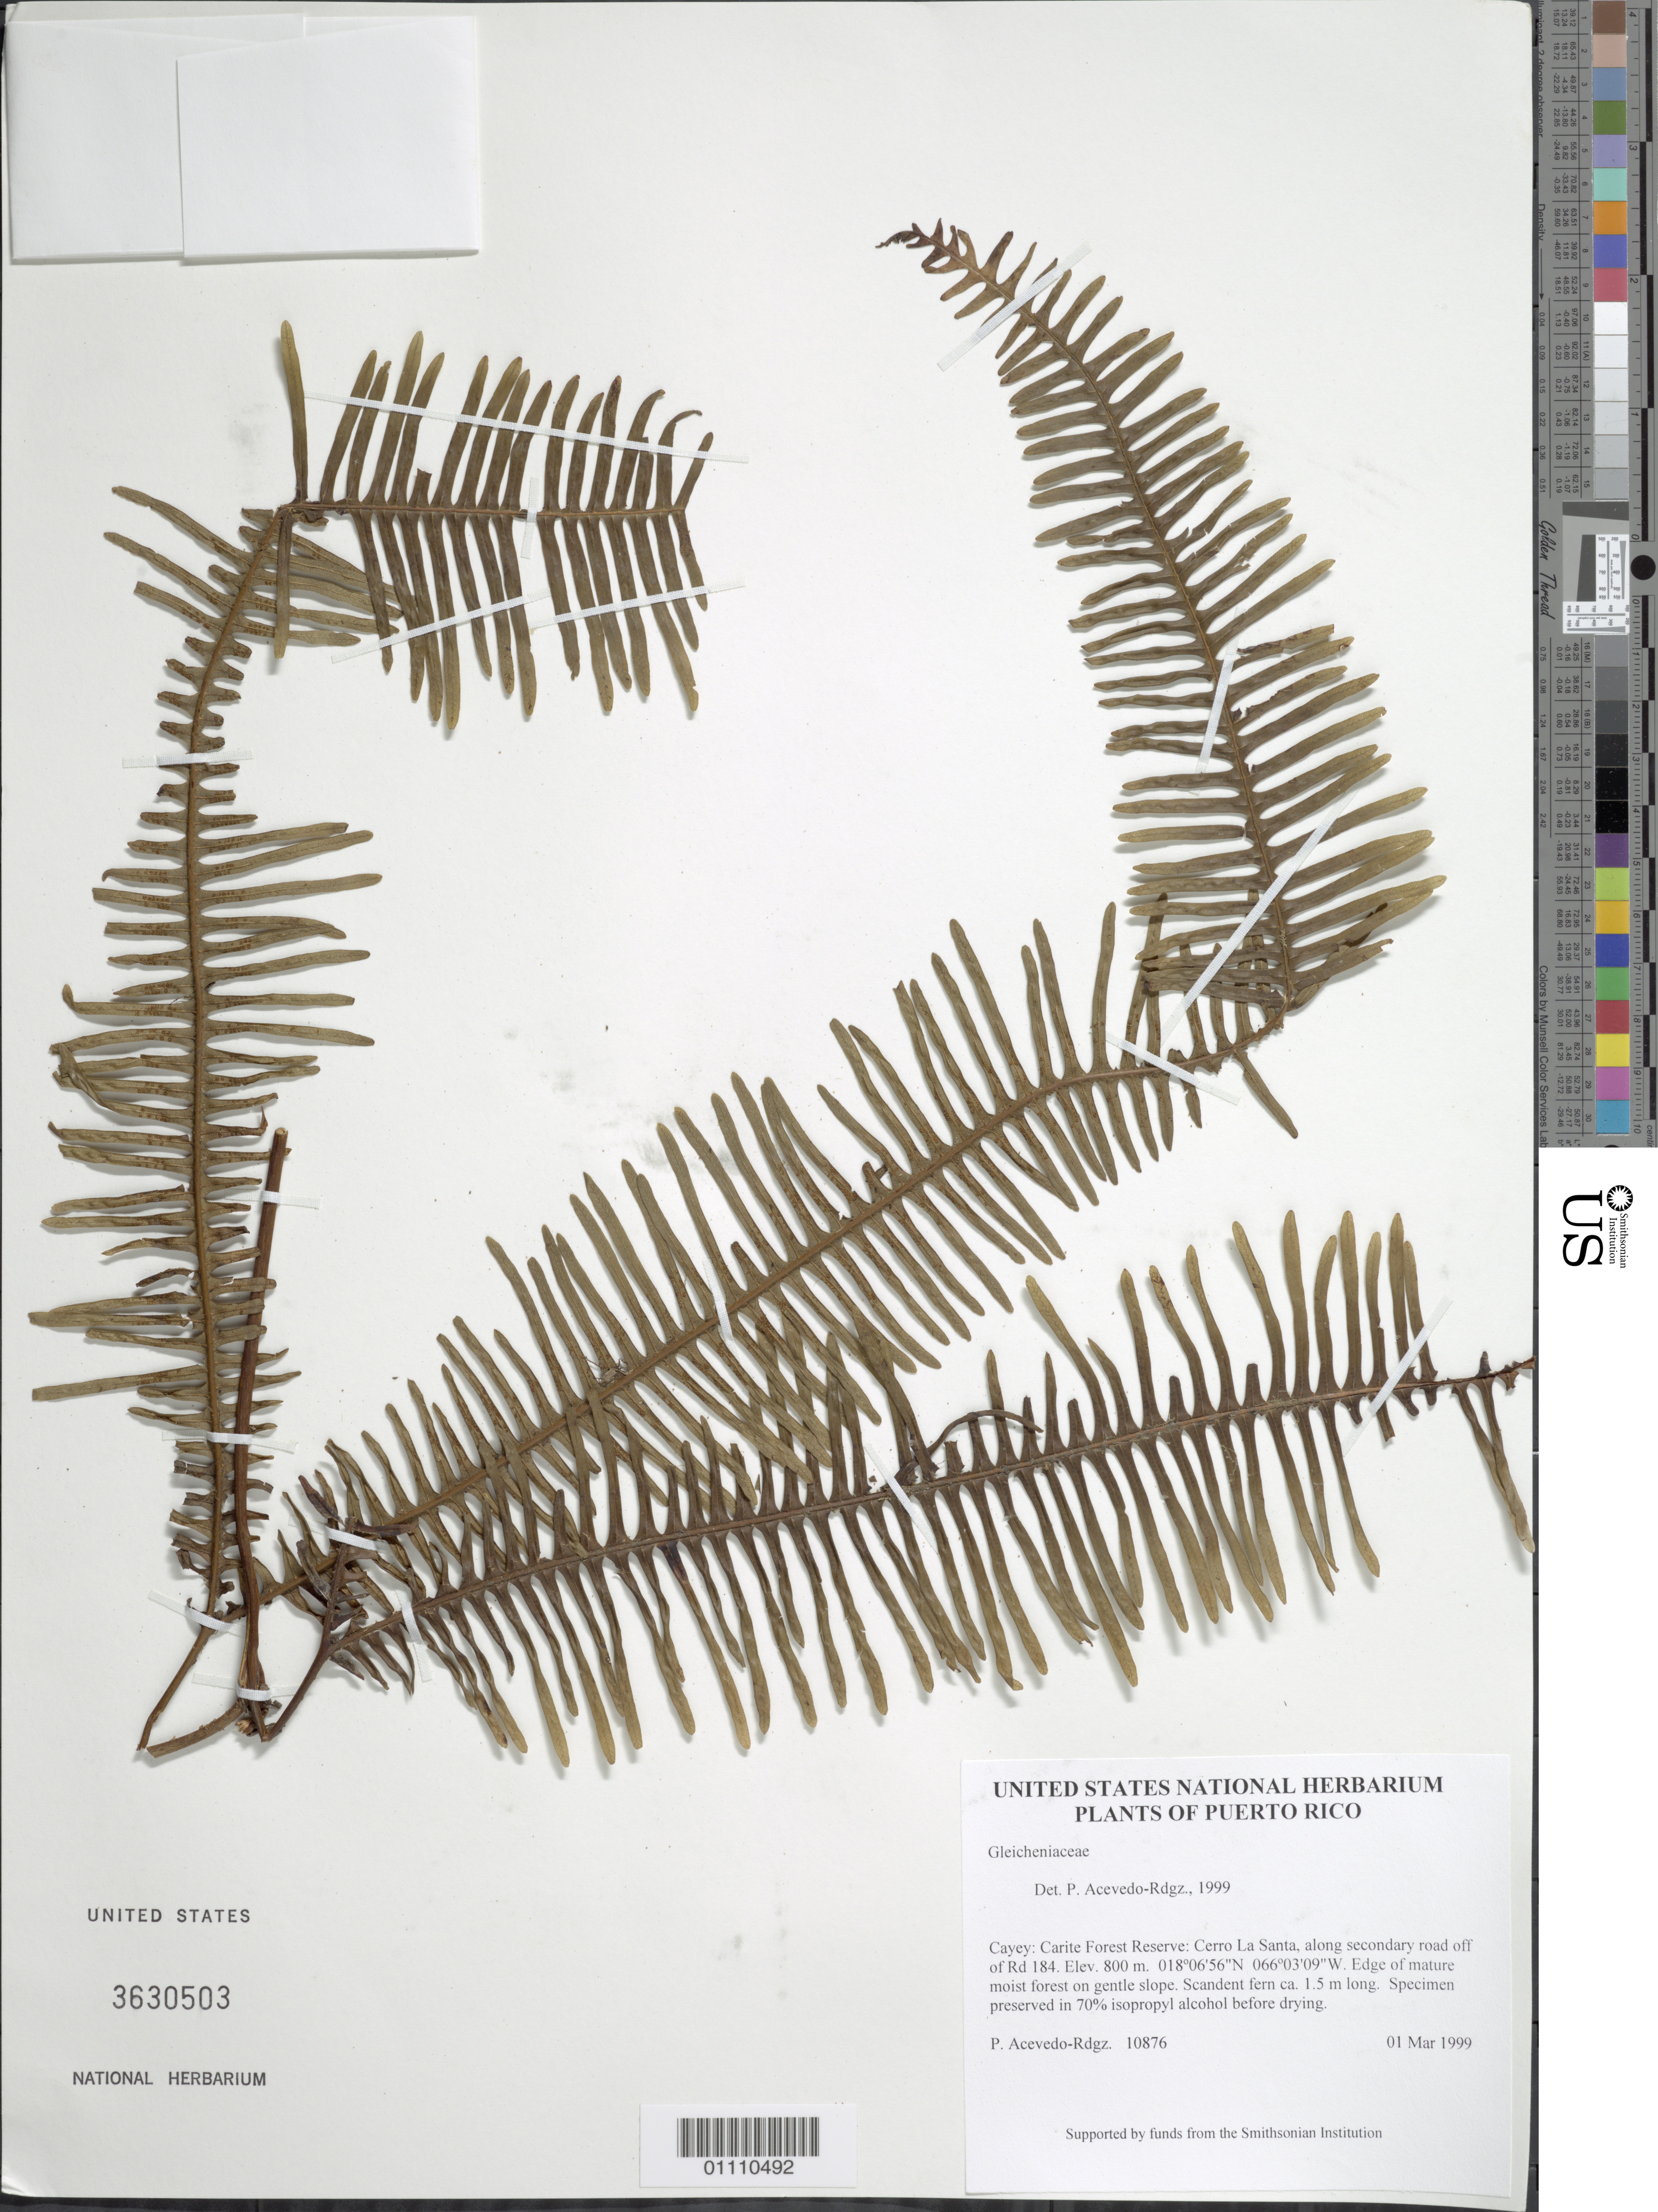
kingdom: Plantae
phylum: Tracheophyta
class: Polypodiopsida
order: Gleicheniales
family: Gleicheniaceae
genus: Gleichenella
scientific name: Gleichenella pectinata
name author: (Willd.) Ching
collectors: P. Acevedo-Rodr.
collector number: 10876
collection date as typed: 01 Mar 1999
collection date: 1999-03-01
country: Puerto Rico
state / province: San Lorenzo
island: Puerto Rico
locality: Cayey: Carite Forest Reserve: Cerro La Santa, along secondary road off of Rd 184.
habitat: Edge of mature moist forest on gentle slope.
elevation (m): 800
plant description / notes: US, NY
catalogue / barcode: US 3630503